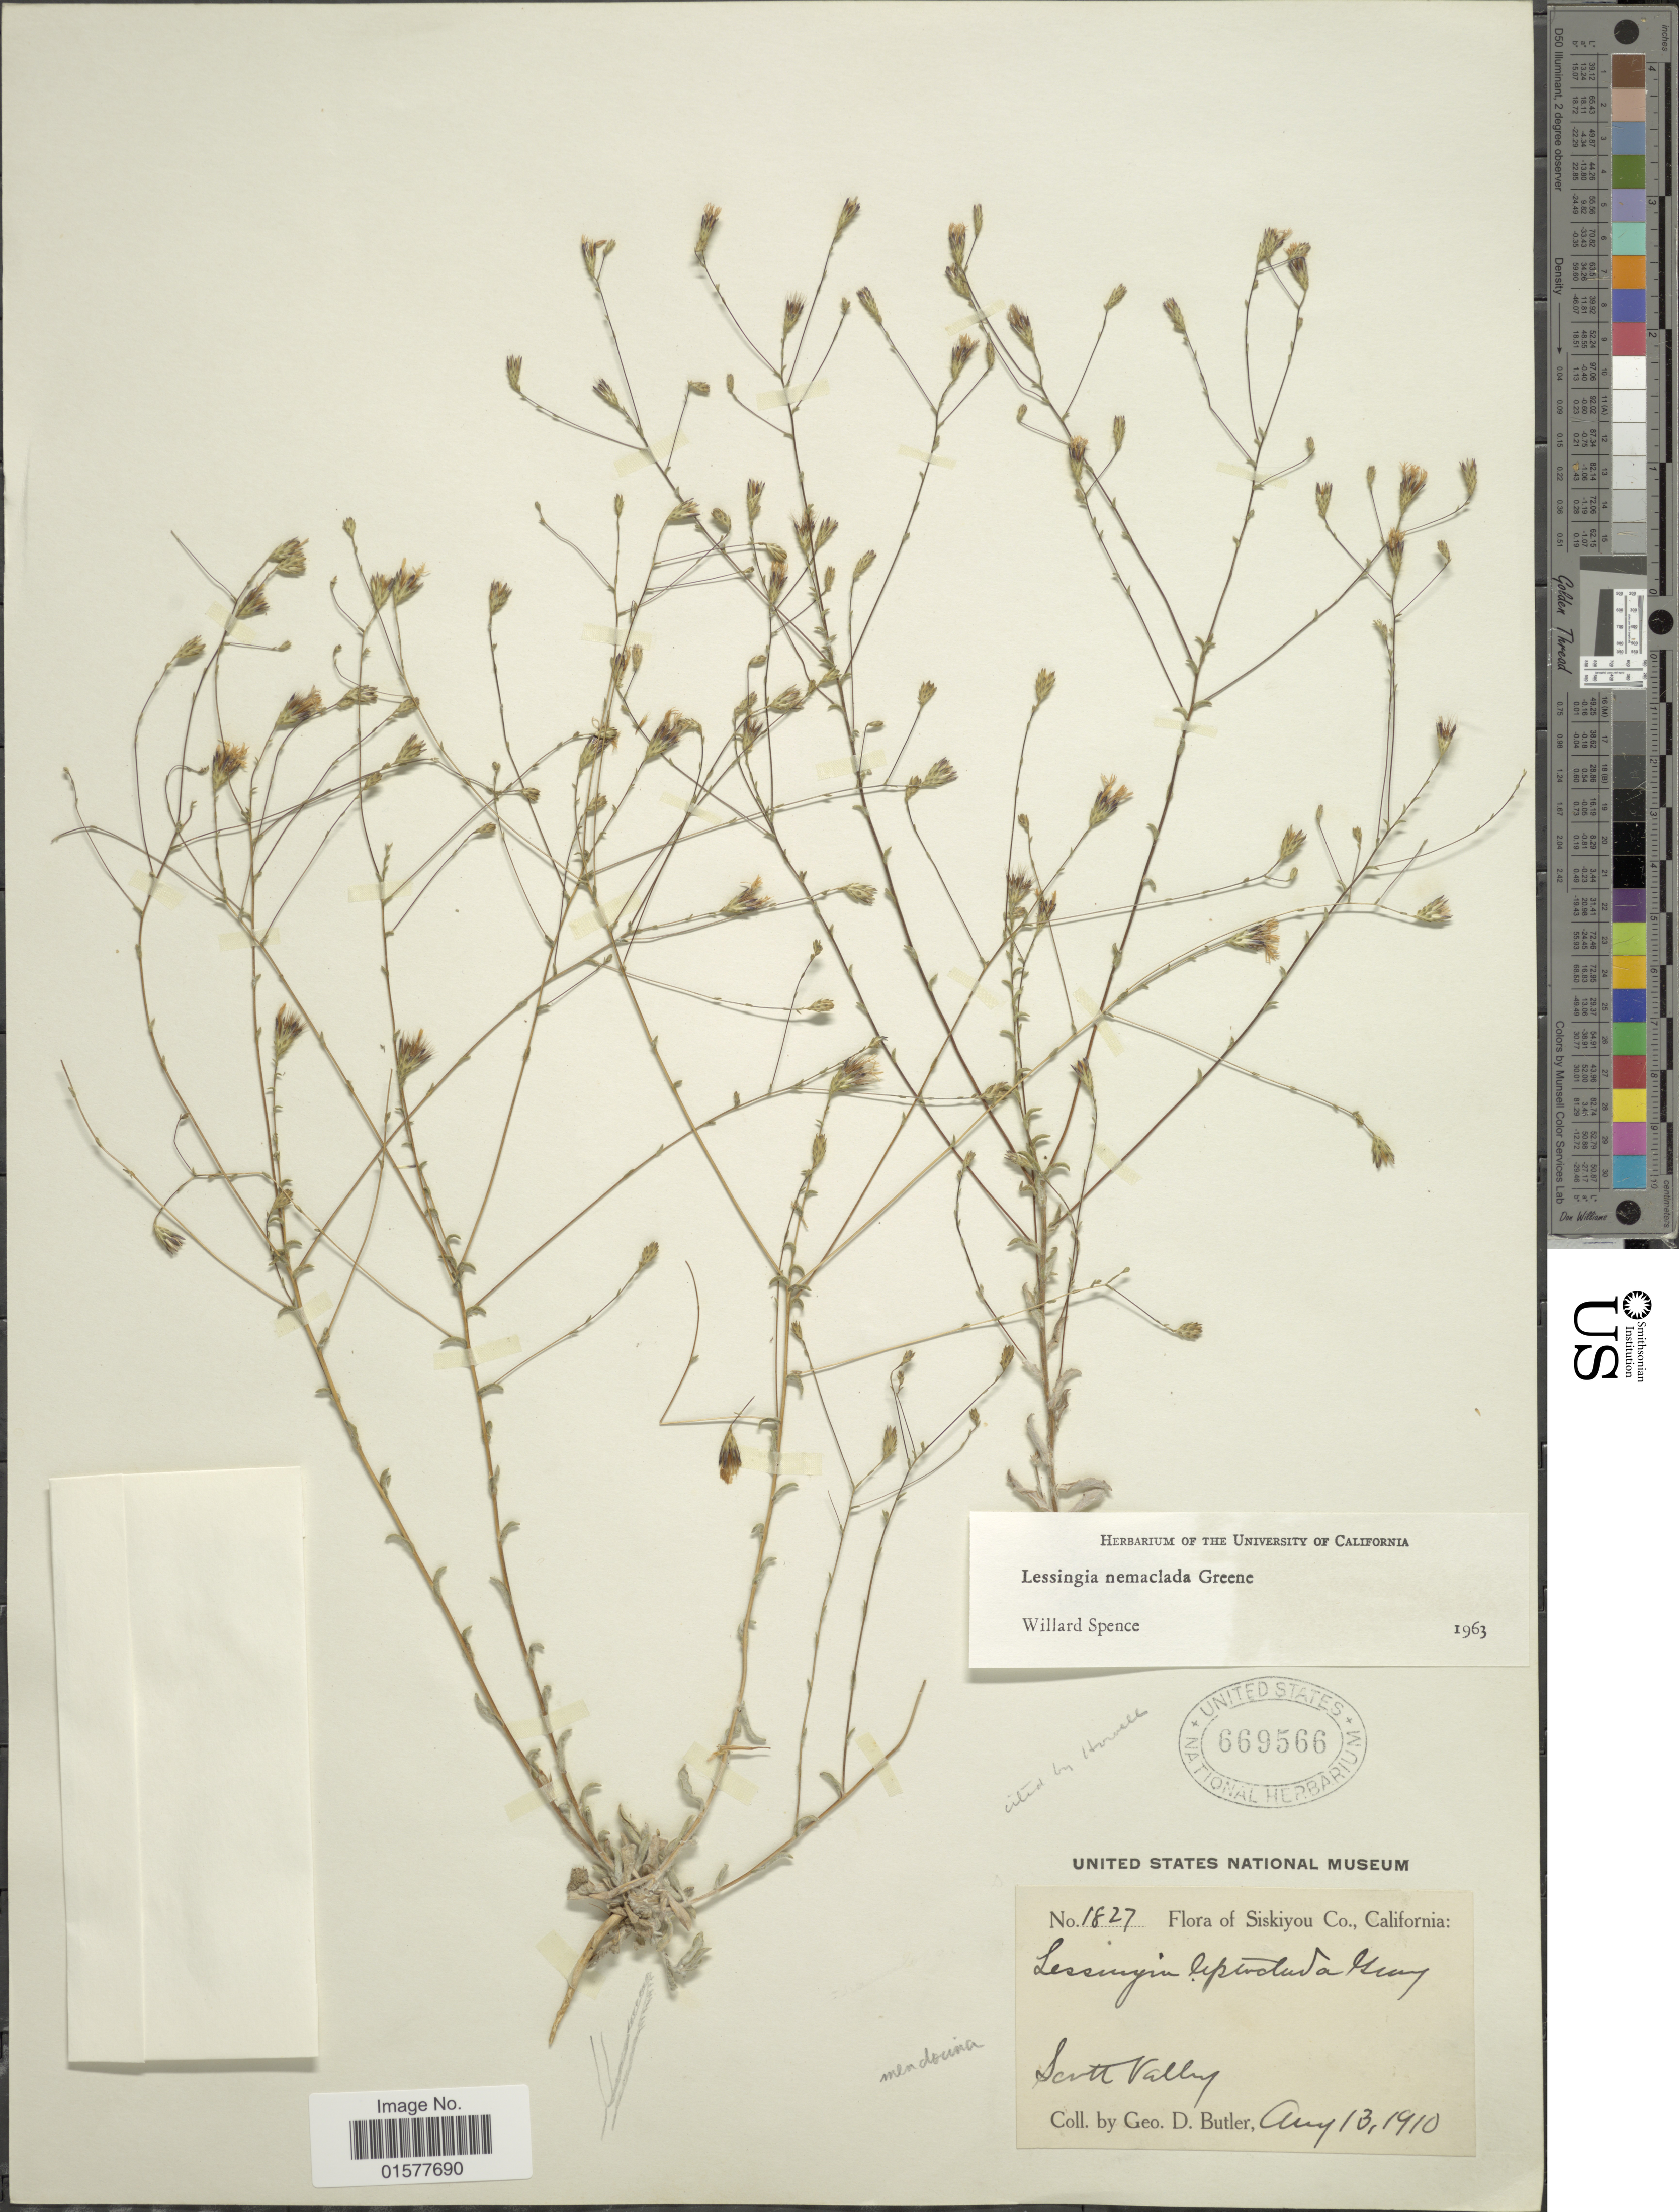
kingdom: Plantae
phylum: Tracheophyta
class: Magnoliopsida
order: Asterales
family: Asteraceae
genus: Lessingia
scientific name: Lessingia nemaclada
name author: Greene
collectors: G. D. Butler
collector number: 1827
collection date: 1910-08-13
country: United States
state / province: California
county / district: Siskiyou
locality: Siskiyou Co., California, Scott Valley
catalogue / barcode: US 669566